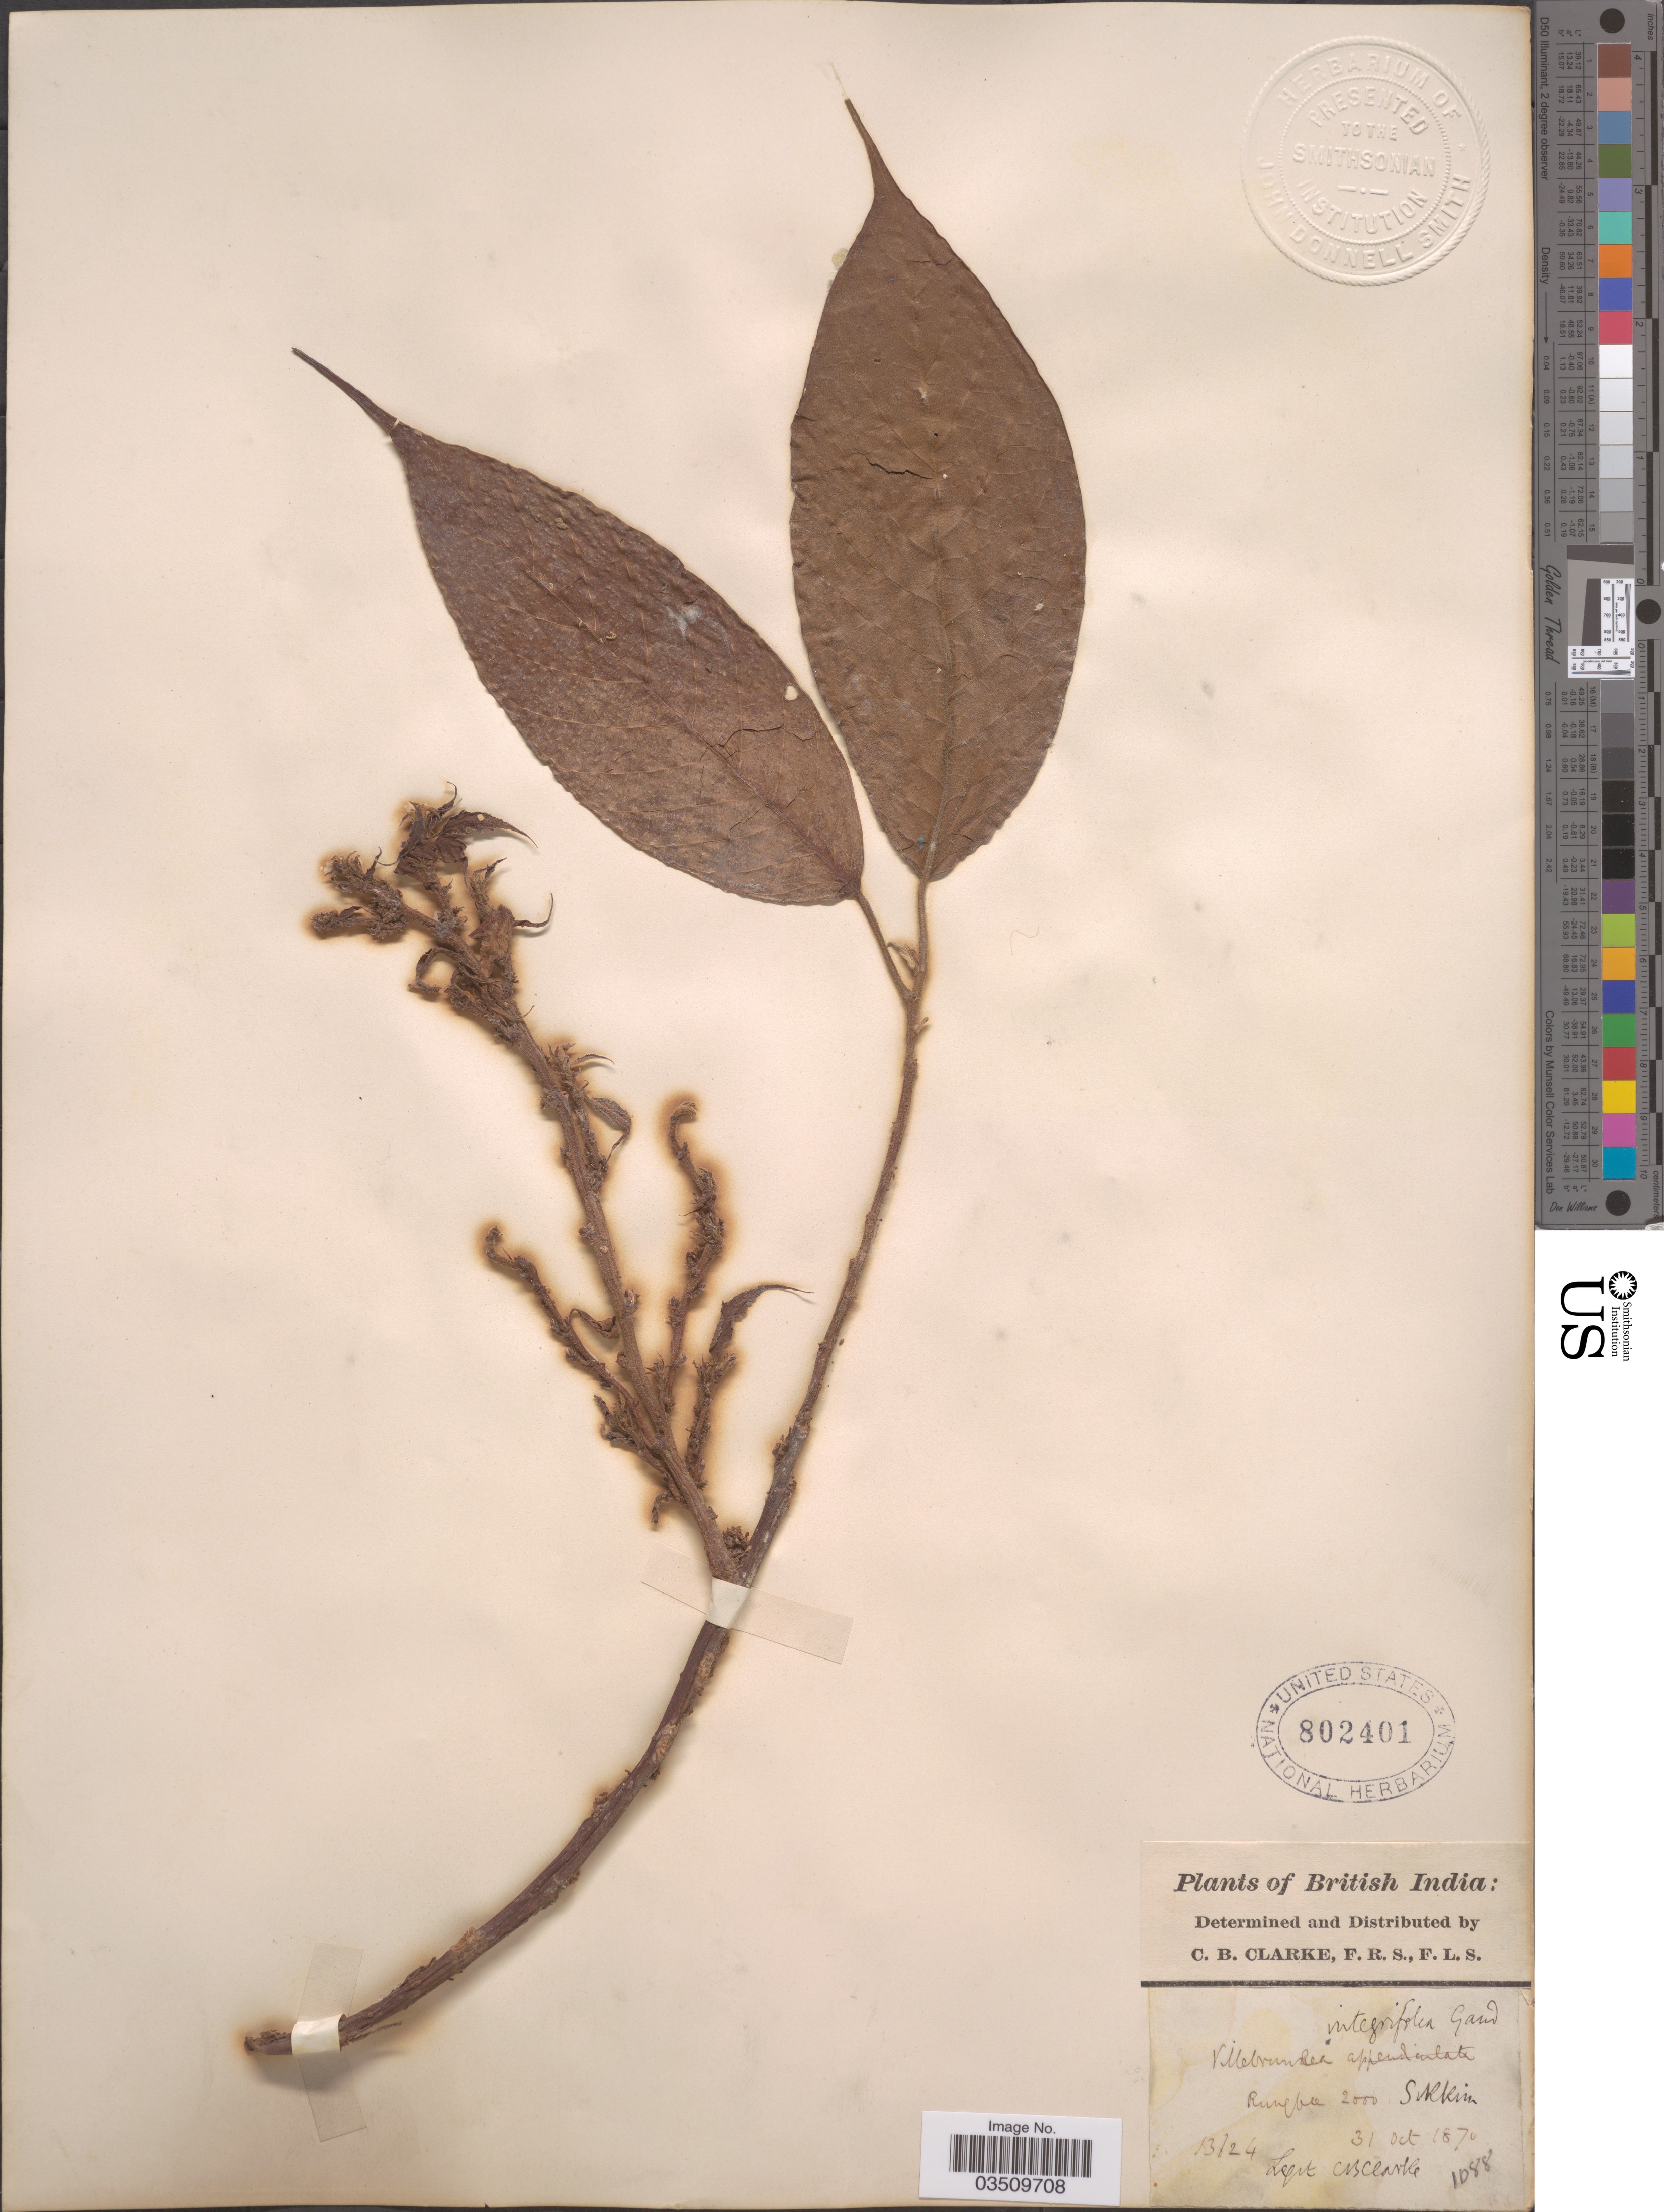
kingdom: Plantae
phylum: Tracheophyta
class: Magnoliopsida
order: Rosales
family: Urticaceae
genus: Oreocnide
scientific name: Oreocnide integrifolia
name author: (Gaudich.) Miq.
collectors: C. B. Clarke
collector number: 13624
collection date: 1870-10-31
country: India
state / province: Sikkim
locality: Rungbee.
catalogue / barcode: US 802401